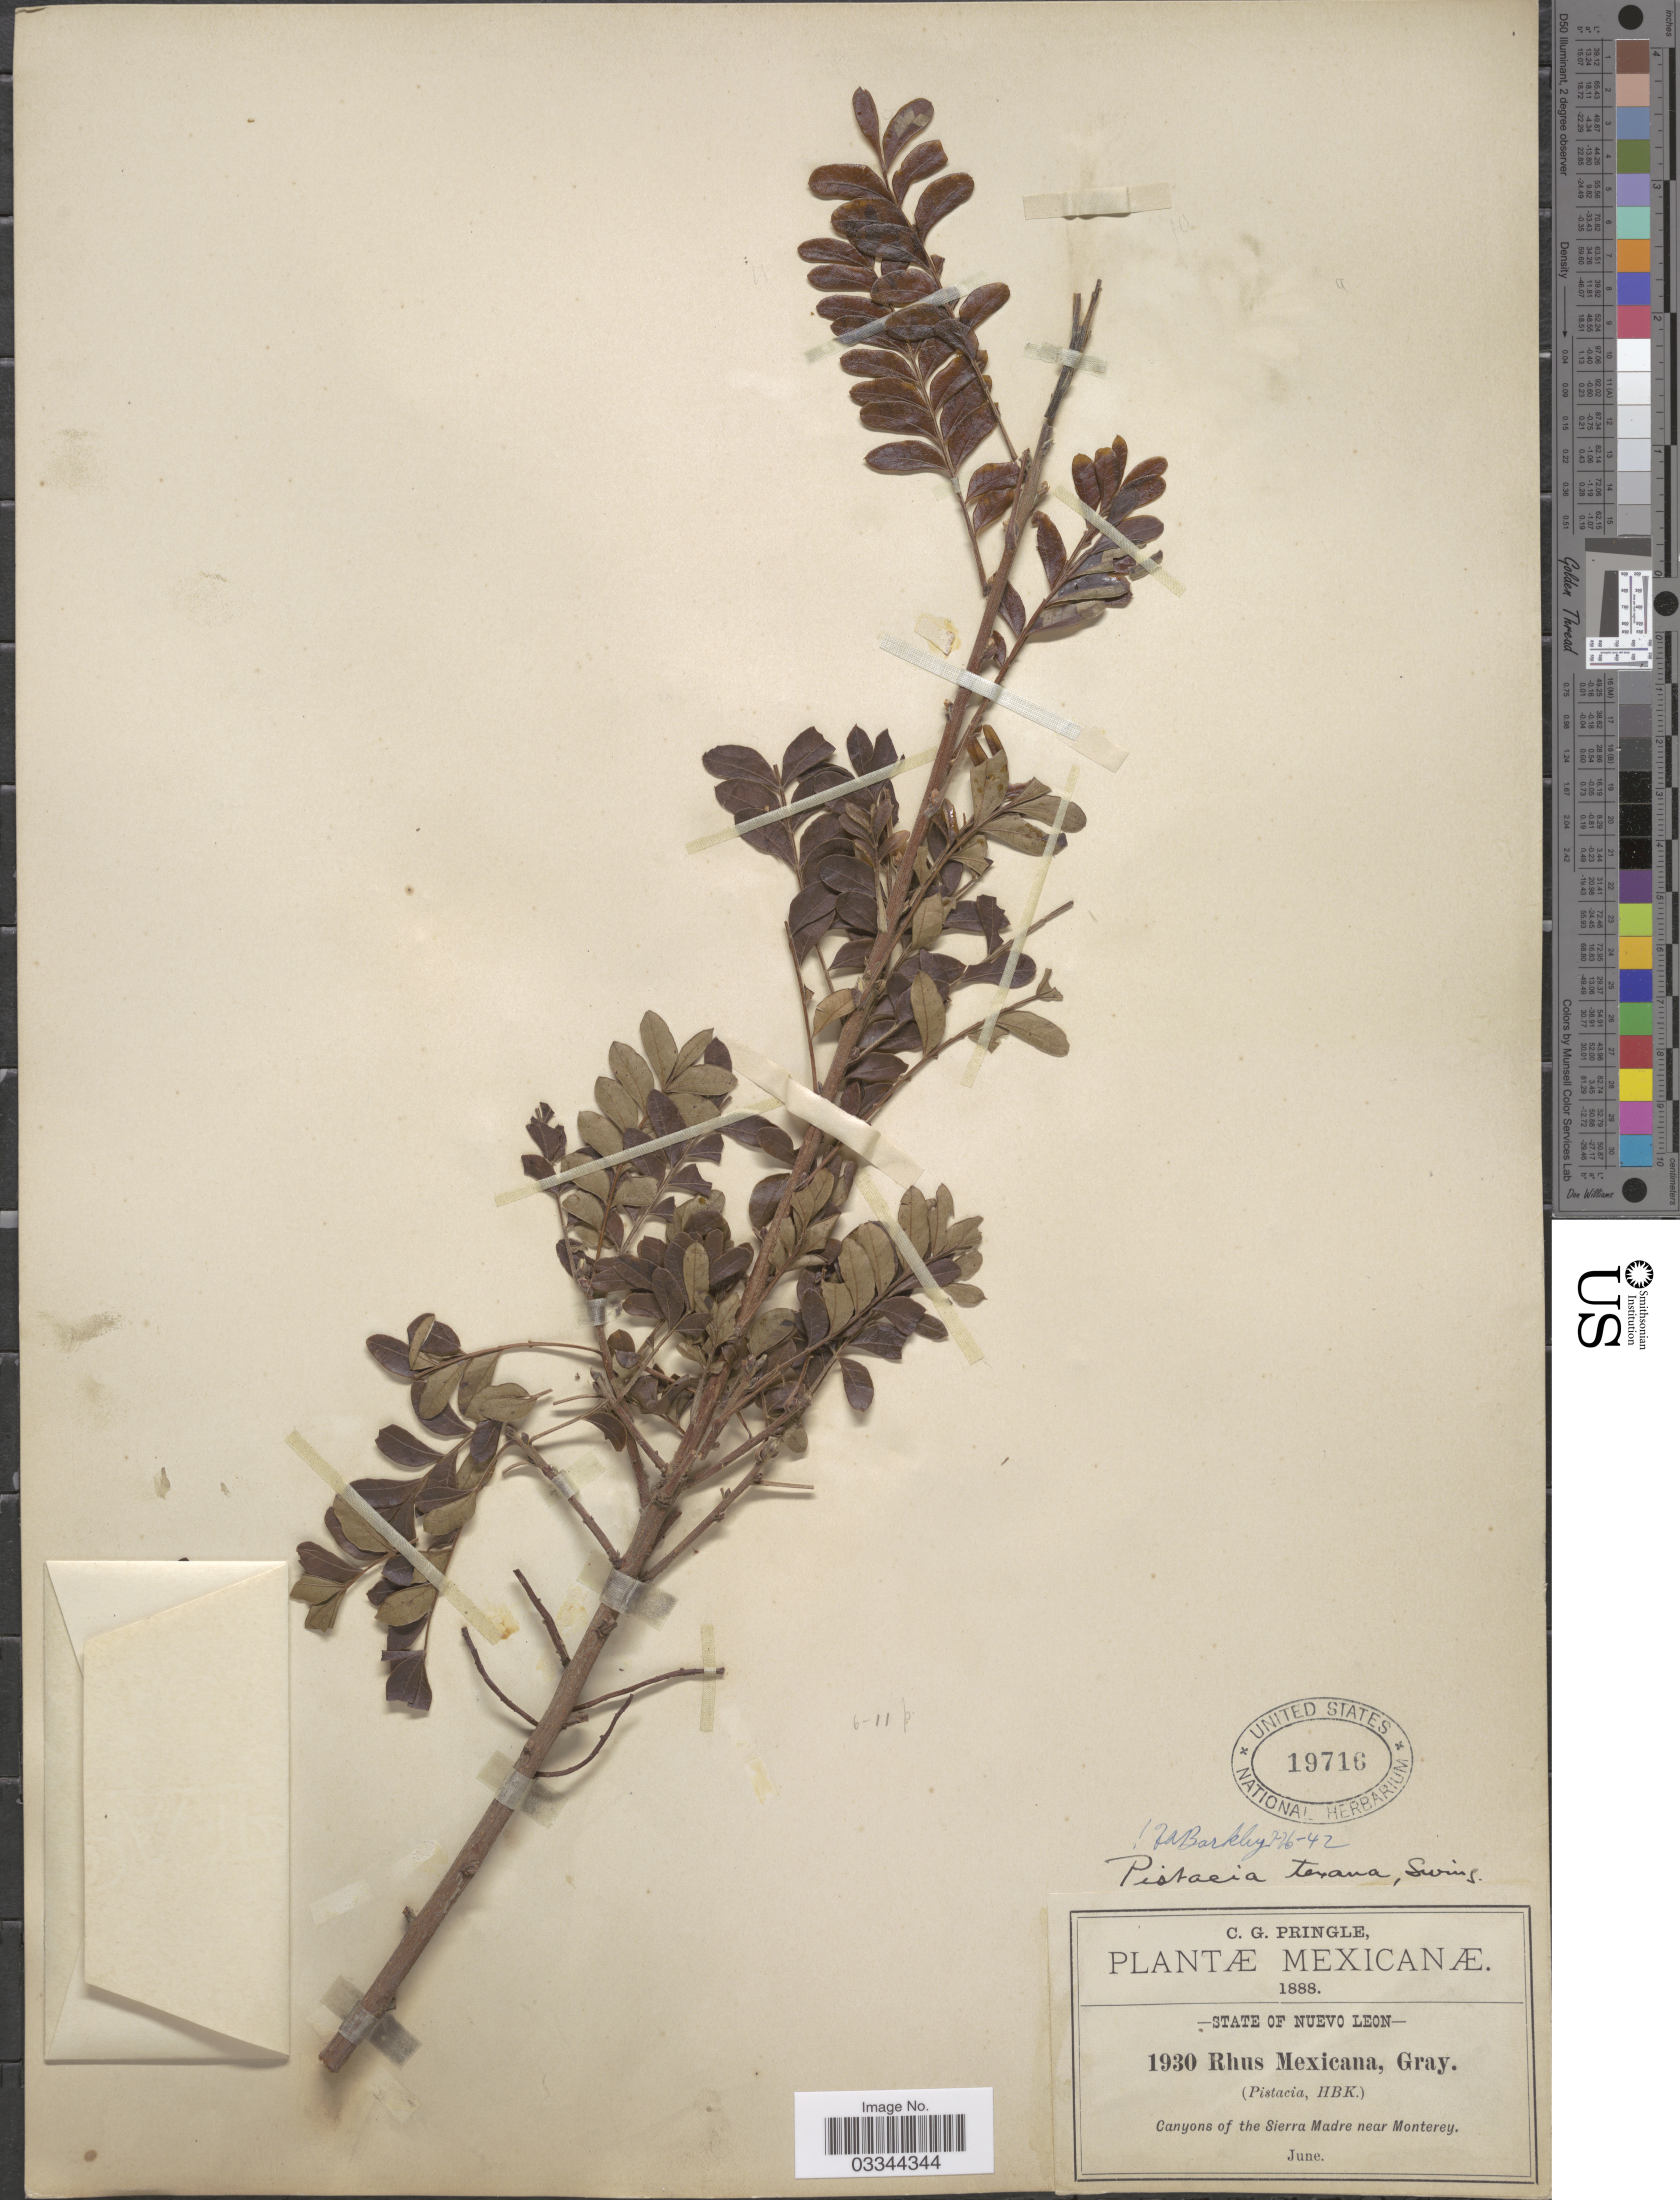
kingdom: Plantae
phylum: Tracheophyta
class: Magnoliopsida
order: Sapindales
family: Anacardiaceae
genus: Pistacia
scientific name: Pistacia mexicana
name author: Kunth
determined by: Mitchell, John D.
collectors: C. G. Pringle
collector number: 1930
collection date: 1888-06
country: Mexico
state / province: Nuevo León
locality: Canyons of the Sierra Madre near Monterey.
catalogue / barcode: US 19716